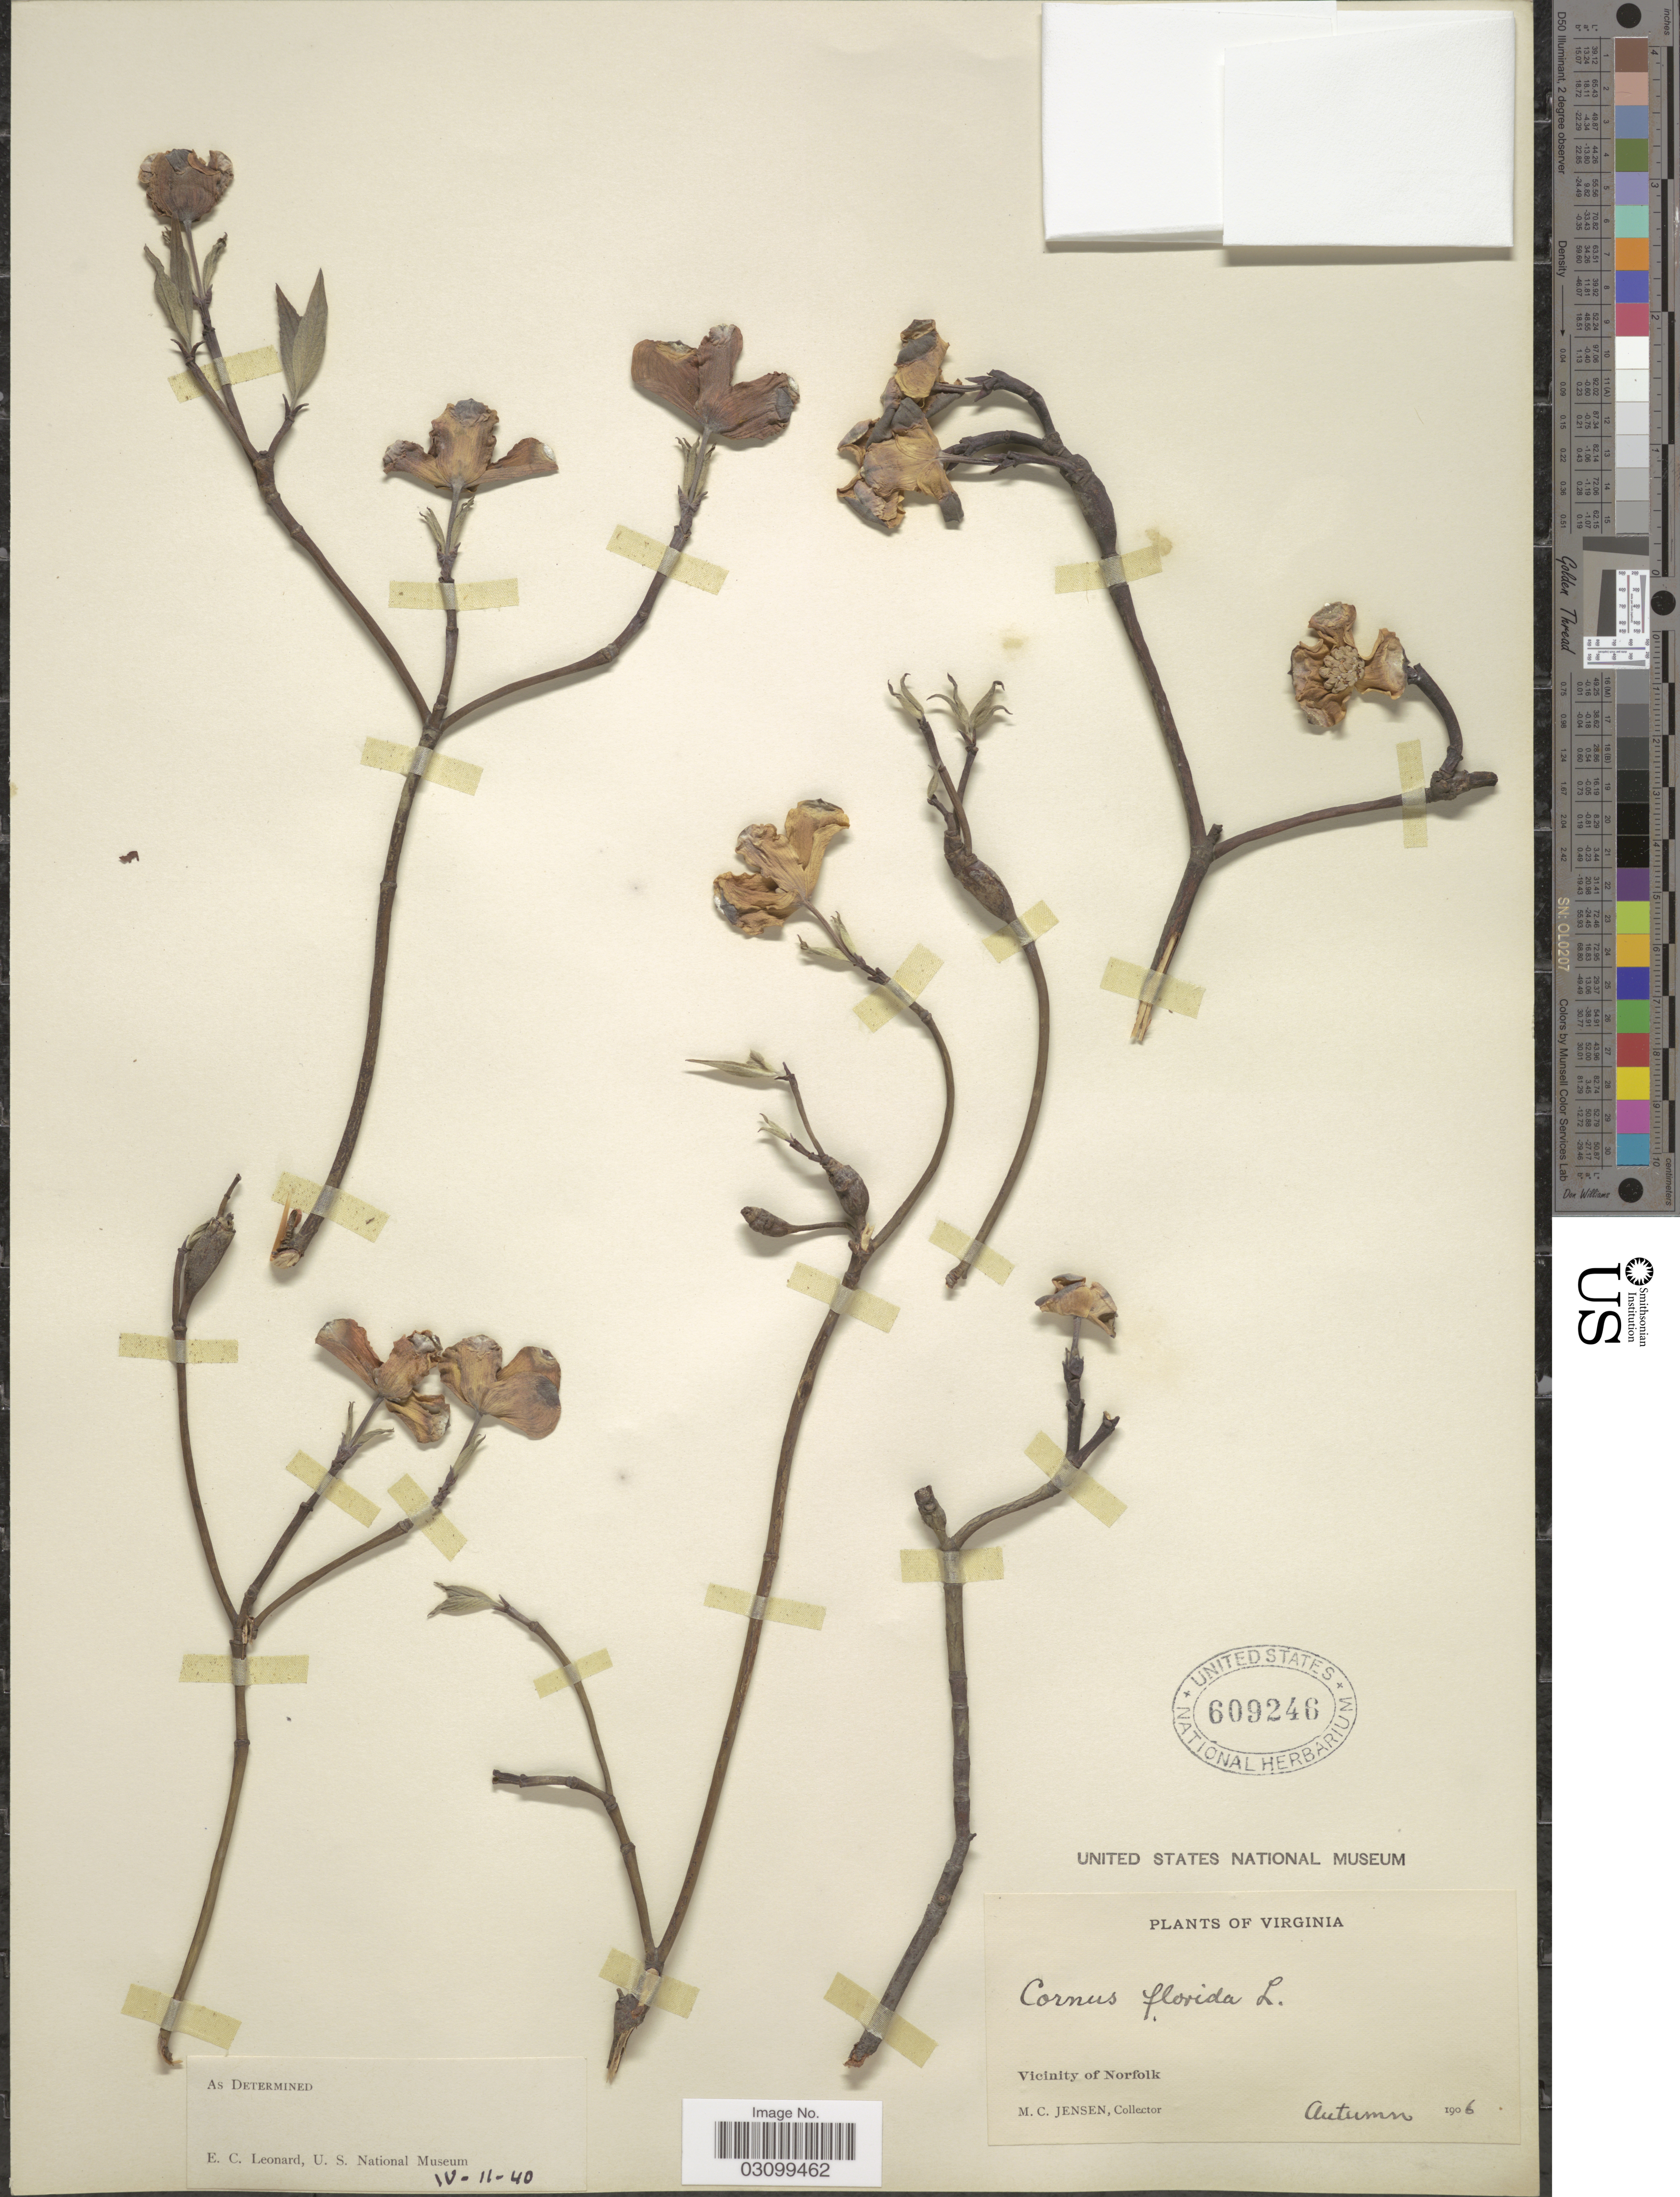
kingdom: Plantae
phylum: Tracheophyta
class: Magnoliopsida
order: Cornales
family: Cornaceae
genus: Cornus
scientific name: Cornus florida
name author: L.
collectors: M. C. Jensen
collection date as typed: Autumn 1906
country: United States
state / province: Virginia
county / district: City of Norfolk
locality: Vicinity of Norfolk.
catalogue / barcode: US 609246